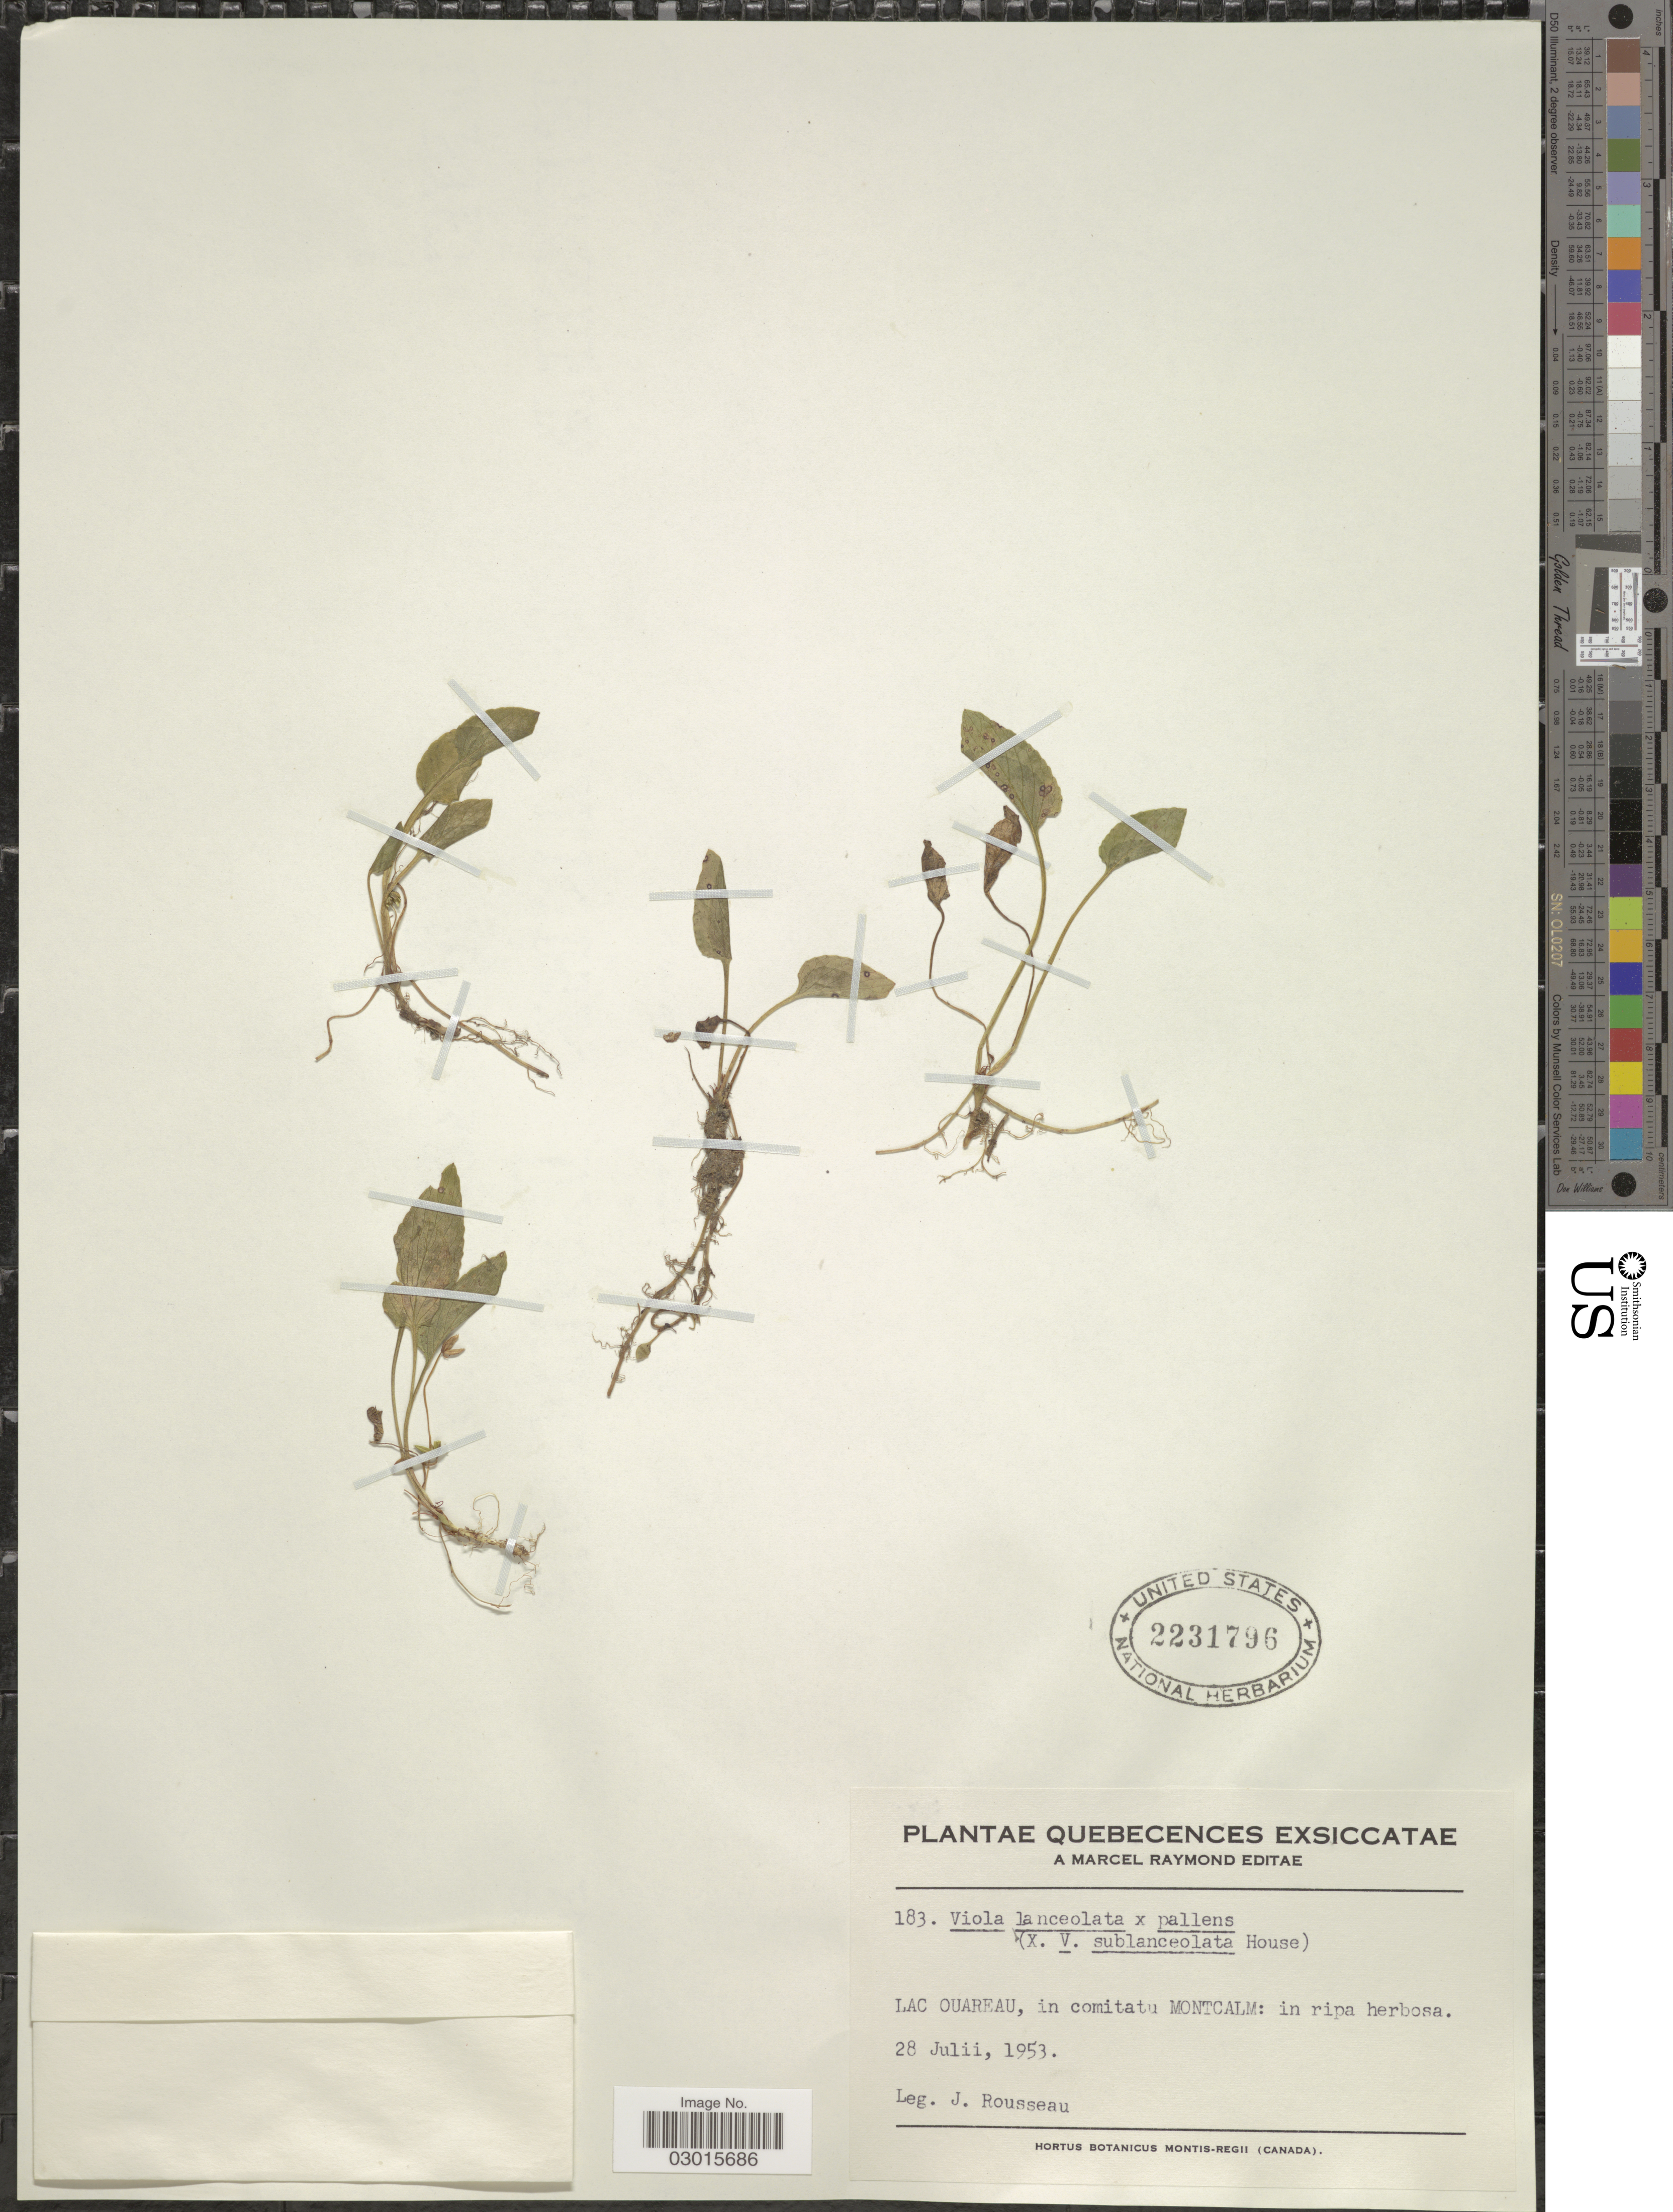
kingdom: Plantae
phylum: Tracheophyta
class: Magnoliopsida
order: Malpighiales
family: Violaceae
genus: Viola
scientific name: Viola lanceolata x V. pallens (Banks ex Ging.) Brainerd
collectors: J. Rousseau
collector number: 183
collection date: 1953-07-28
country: Canada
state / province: Quebec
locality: Lac Ouareau, in comitatu Montcalm.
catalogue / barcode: US 2231796